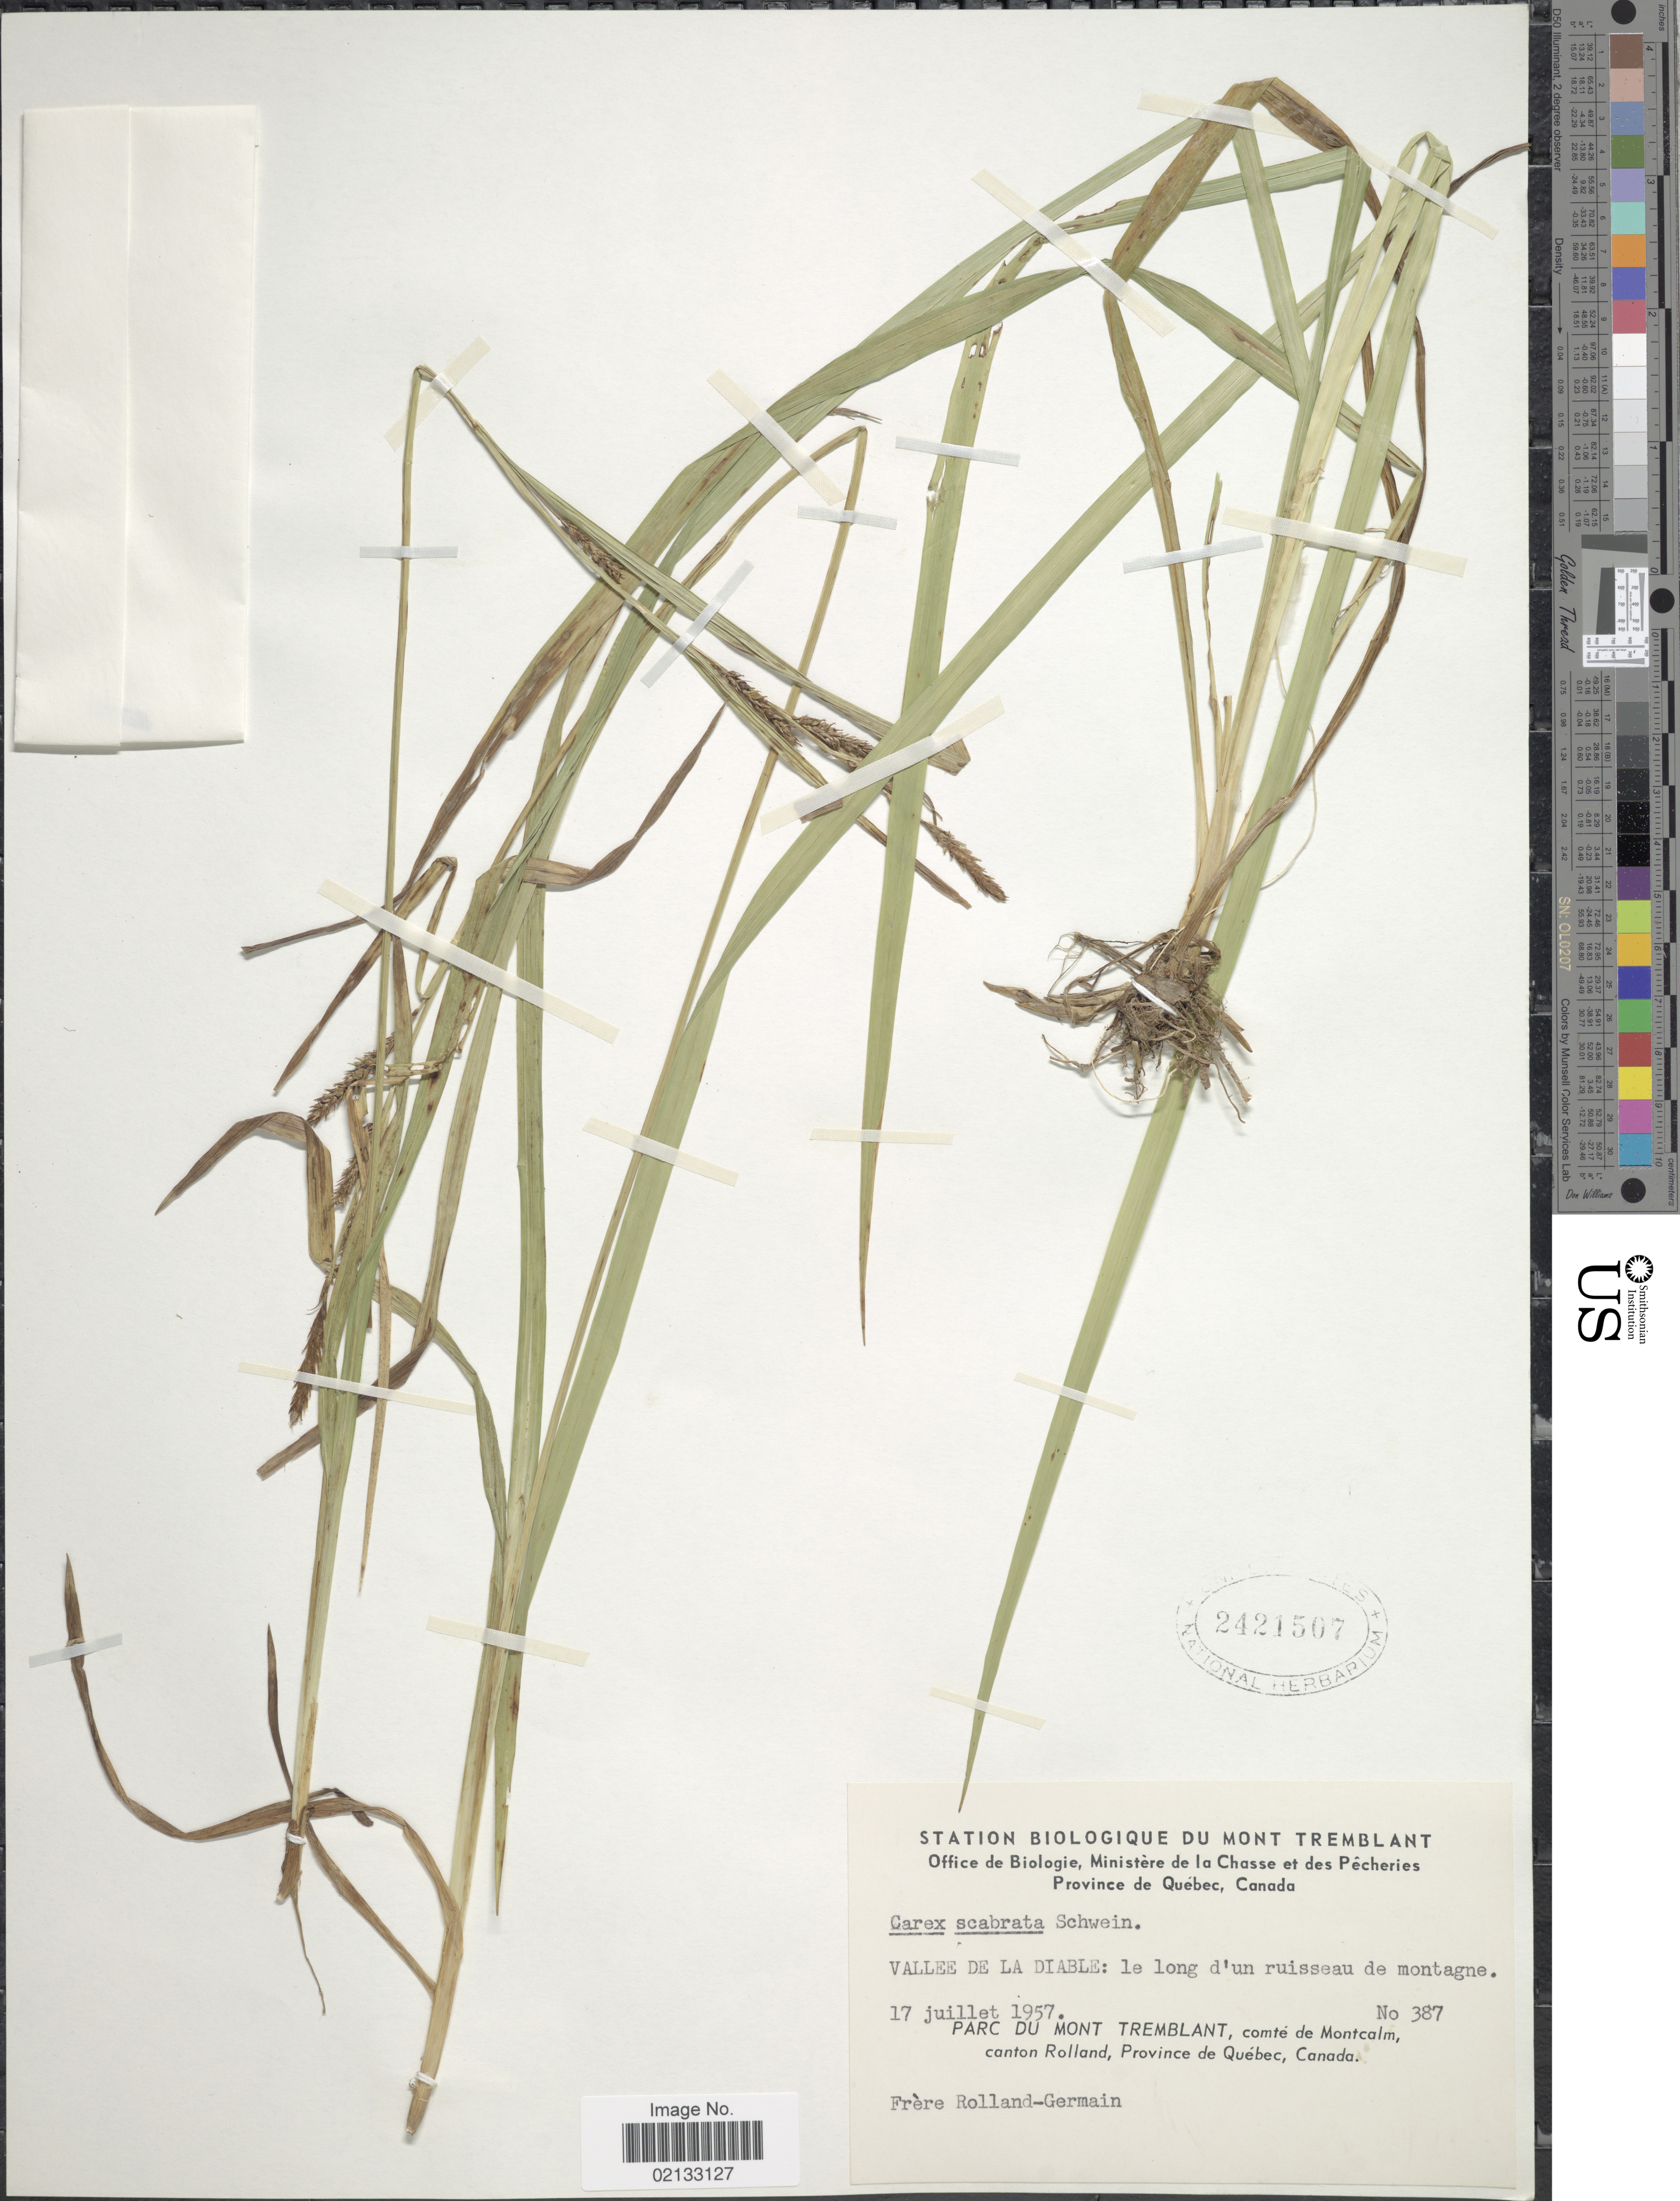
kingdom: Plantae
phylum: Tracheophyta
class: Liliopsida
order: Poales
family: Cyperaceae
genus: Carex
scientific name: Carex scabrata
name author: Schwein.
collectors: Rolland-Germain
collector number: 387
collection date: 1957-07-17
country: Canada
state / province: Quebec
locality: Vallee de la Diable: le long d'un ruisseau de montagne. Parc Du Mont Tremblant, comte de Montcalm, canton Rolland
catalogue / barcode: US 2421507